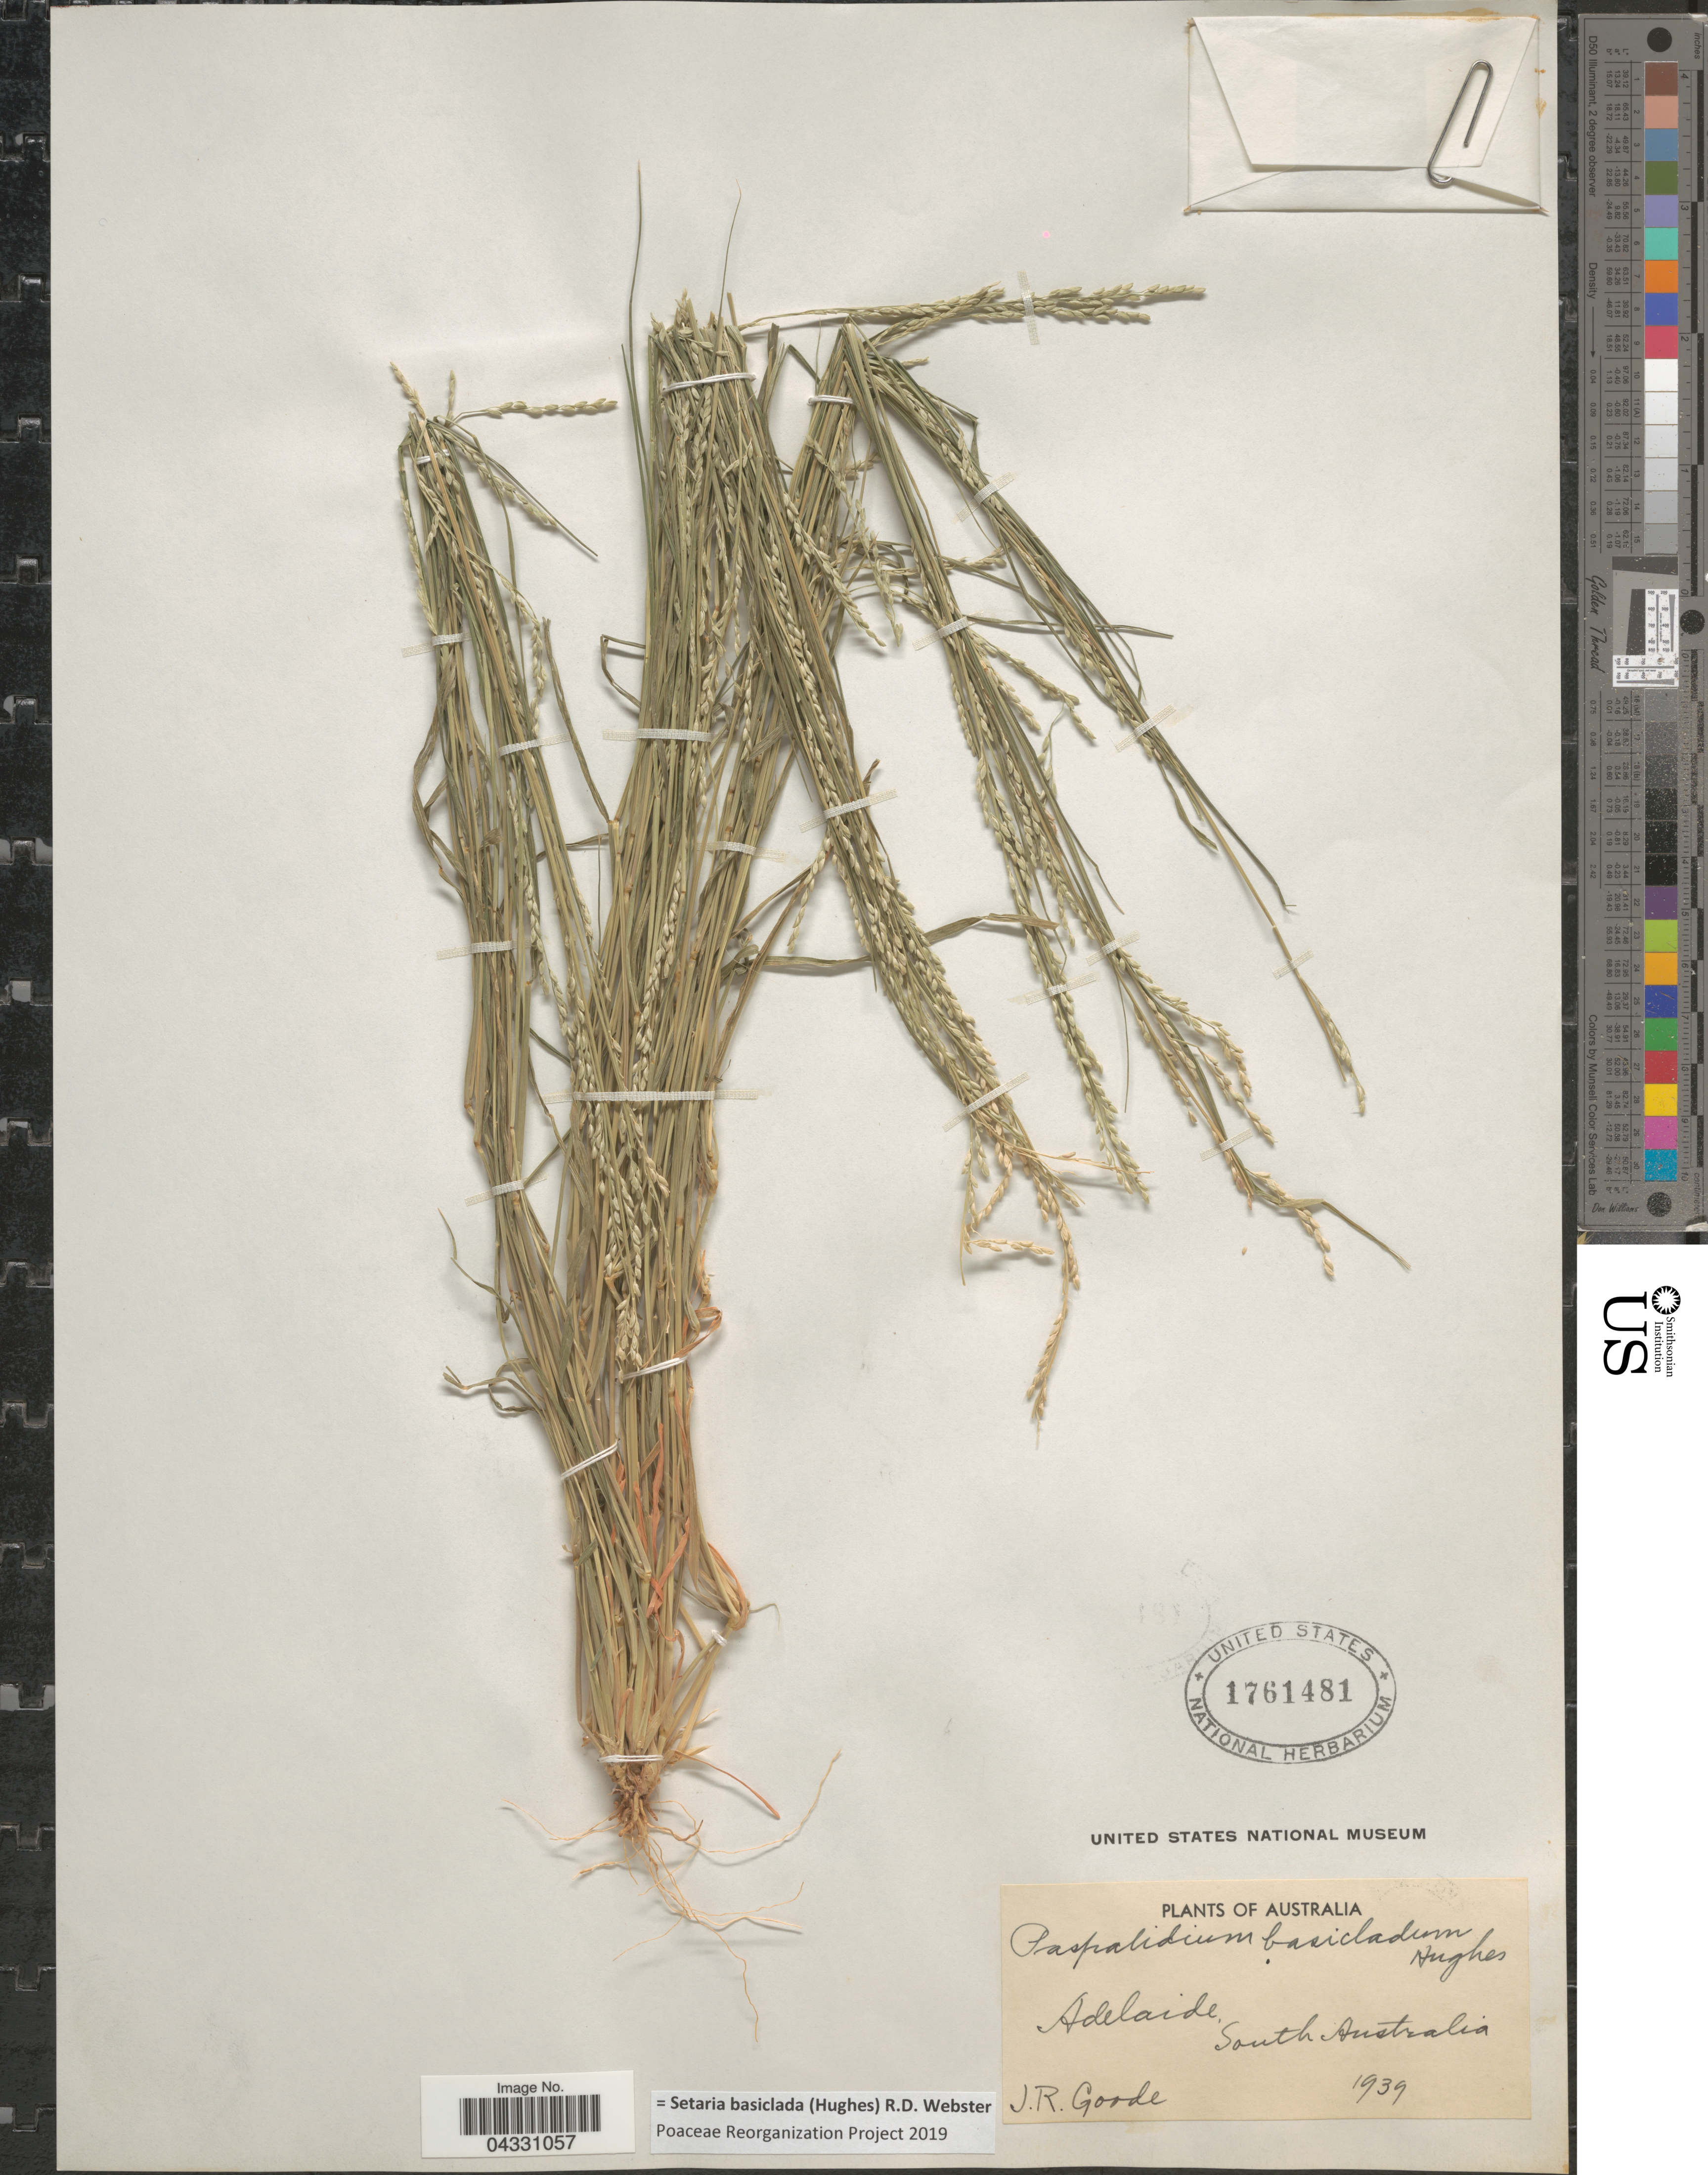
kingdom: Plantae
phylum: Tracheophyta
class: Liliopsida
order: Poales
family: Poaceae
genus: Setaria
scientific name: Setaria basiclada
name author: (Hughes) R.D. Webster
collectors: J. Goode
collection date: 1939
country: Australia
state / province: South Australia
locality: Adelaide.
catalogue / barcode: US 1761481